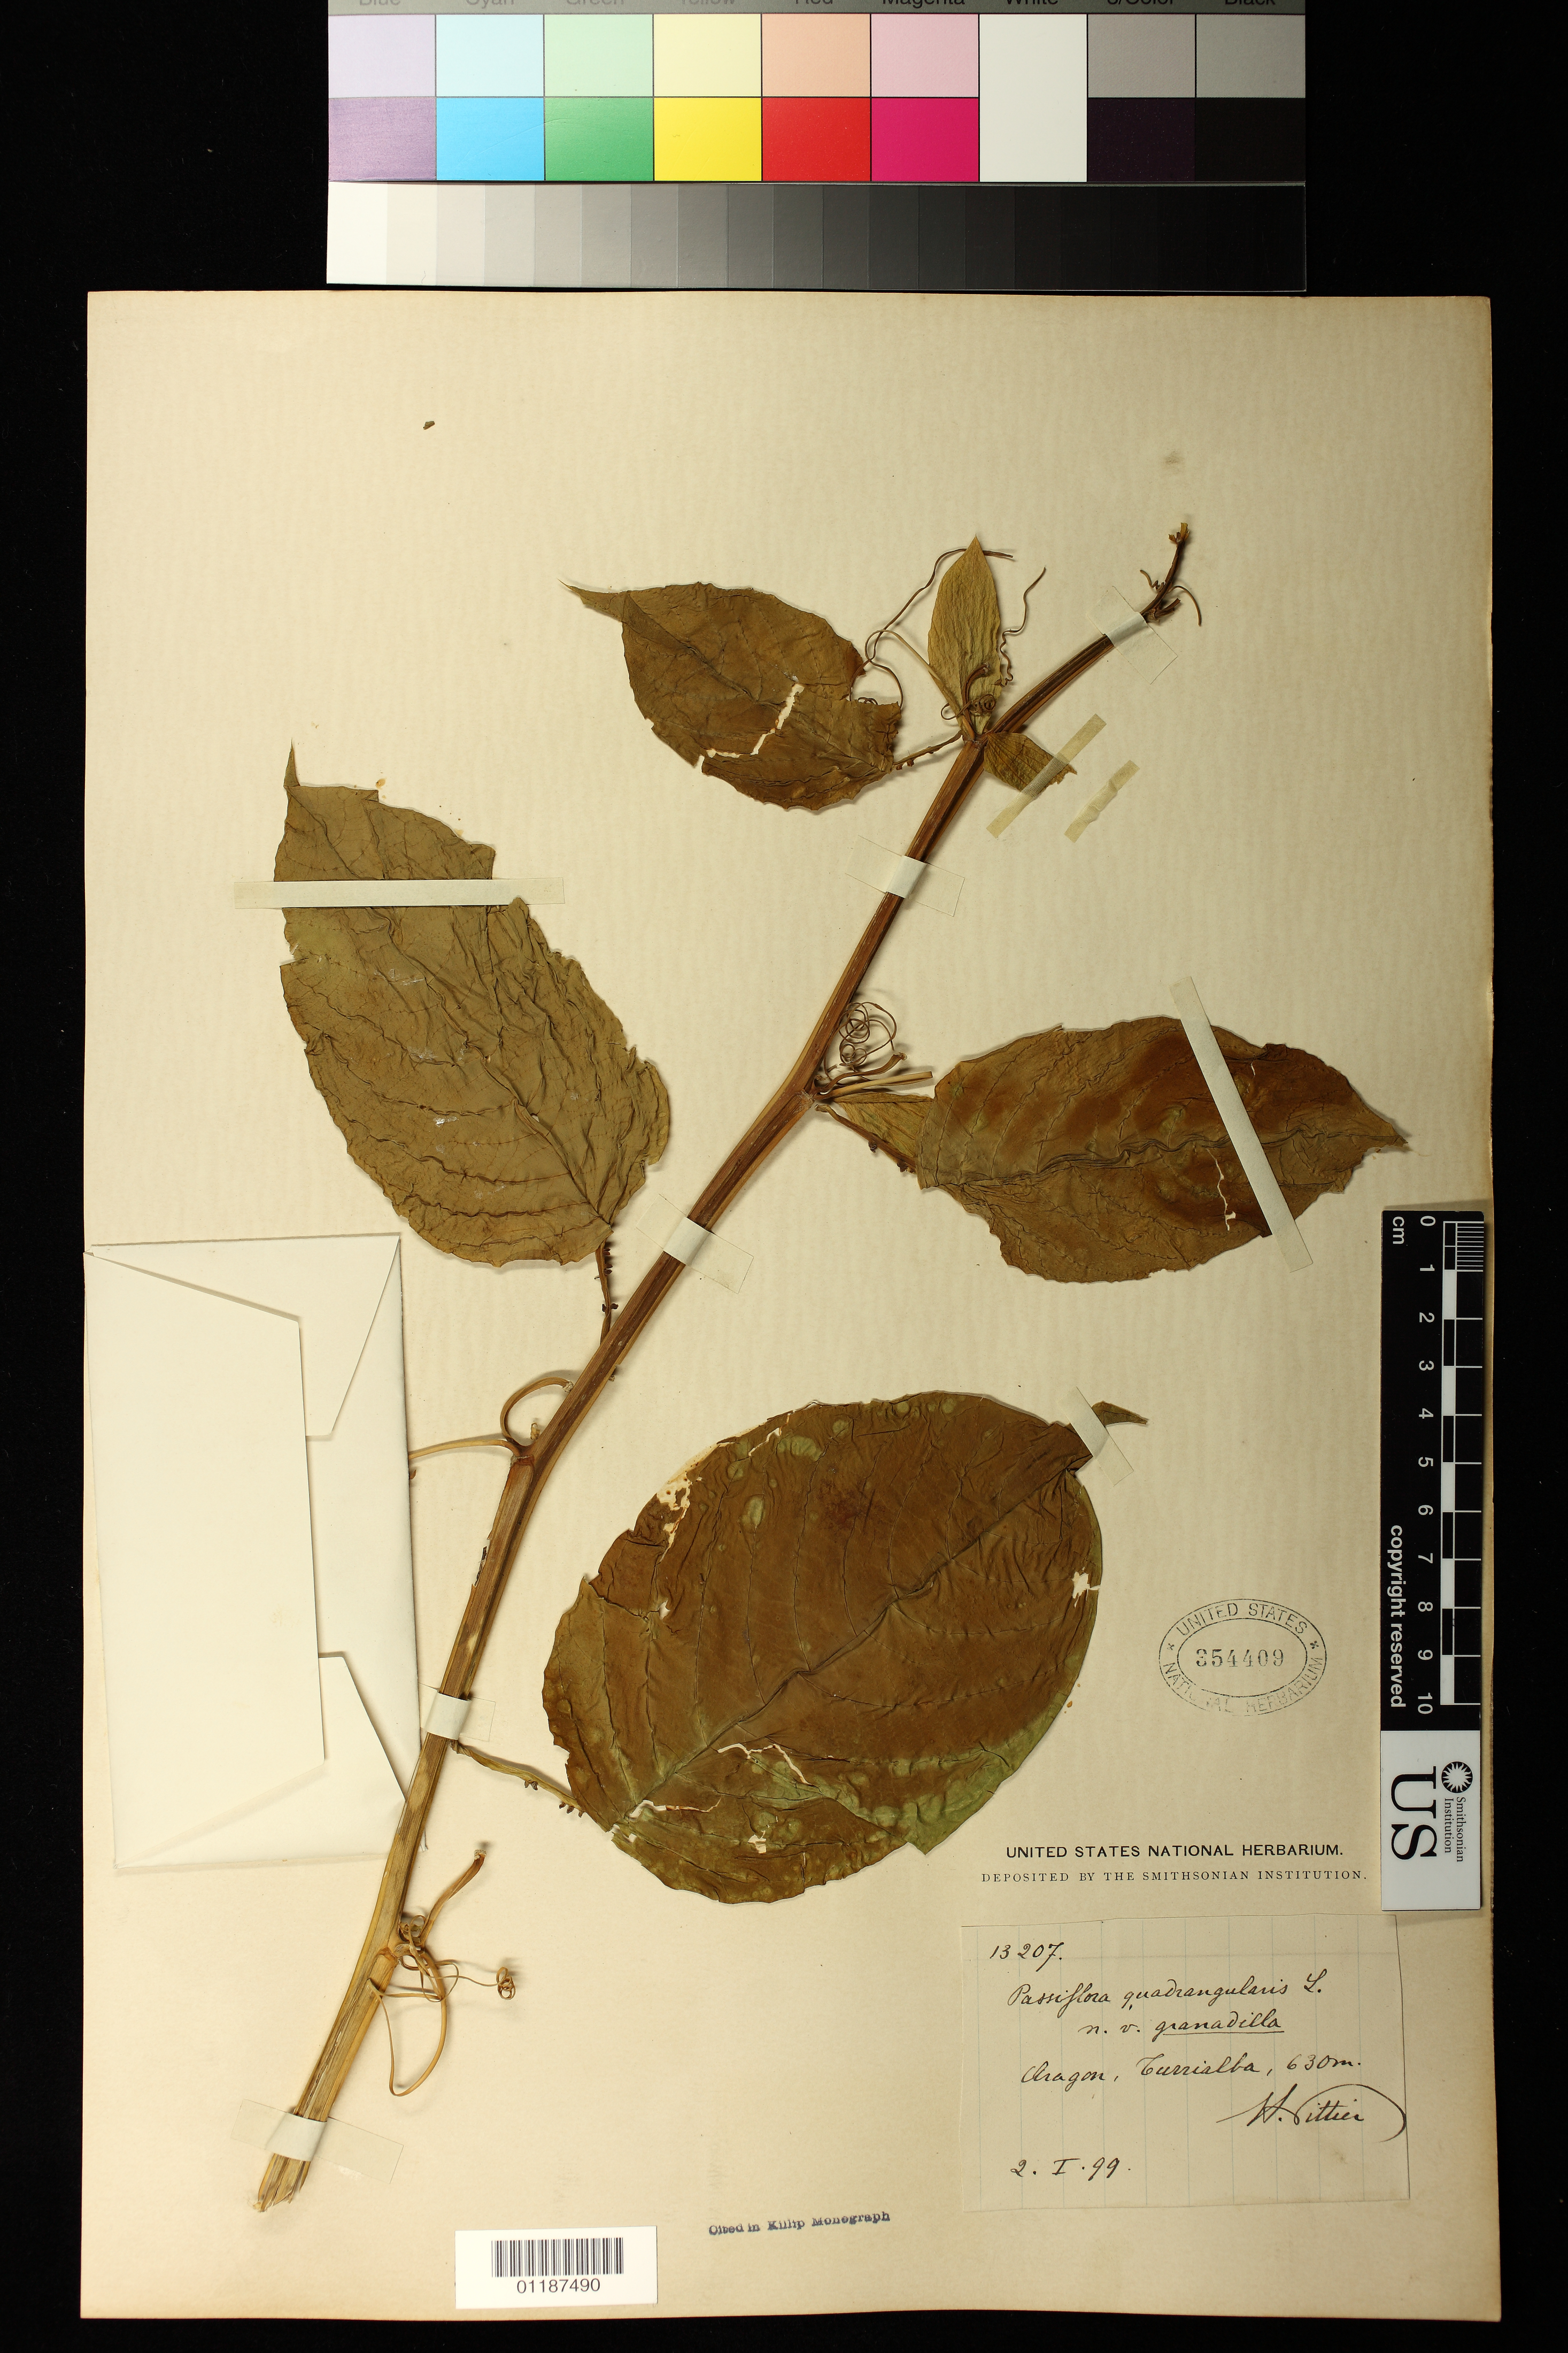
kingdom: Plantae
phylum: Tracheophyta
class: Magnoliopsida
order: Malpighiales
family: Passifloraceae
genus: Passiflora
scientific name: Passiflora quadrangularis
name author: L.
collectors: H. F. Pittier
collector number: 13207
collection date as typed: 1899 Jan 02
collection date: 1899-01-02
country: Costa Rica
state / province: Cartago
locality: Turrialba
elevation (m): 630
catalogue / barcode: US 354409